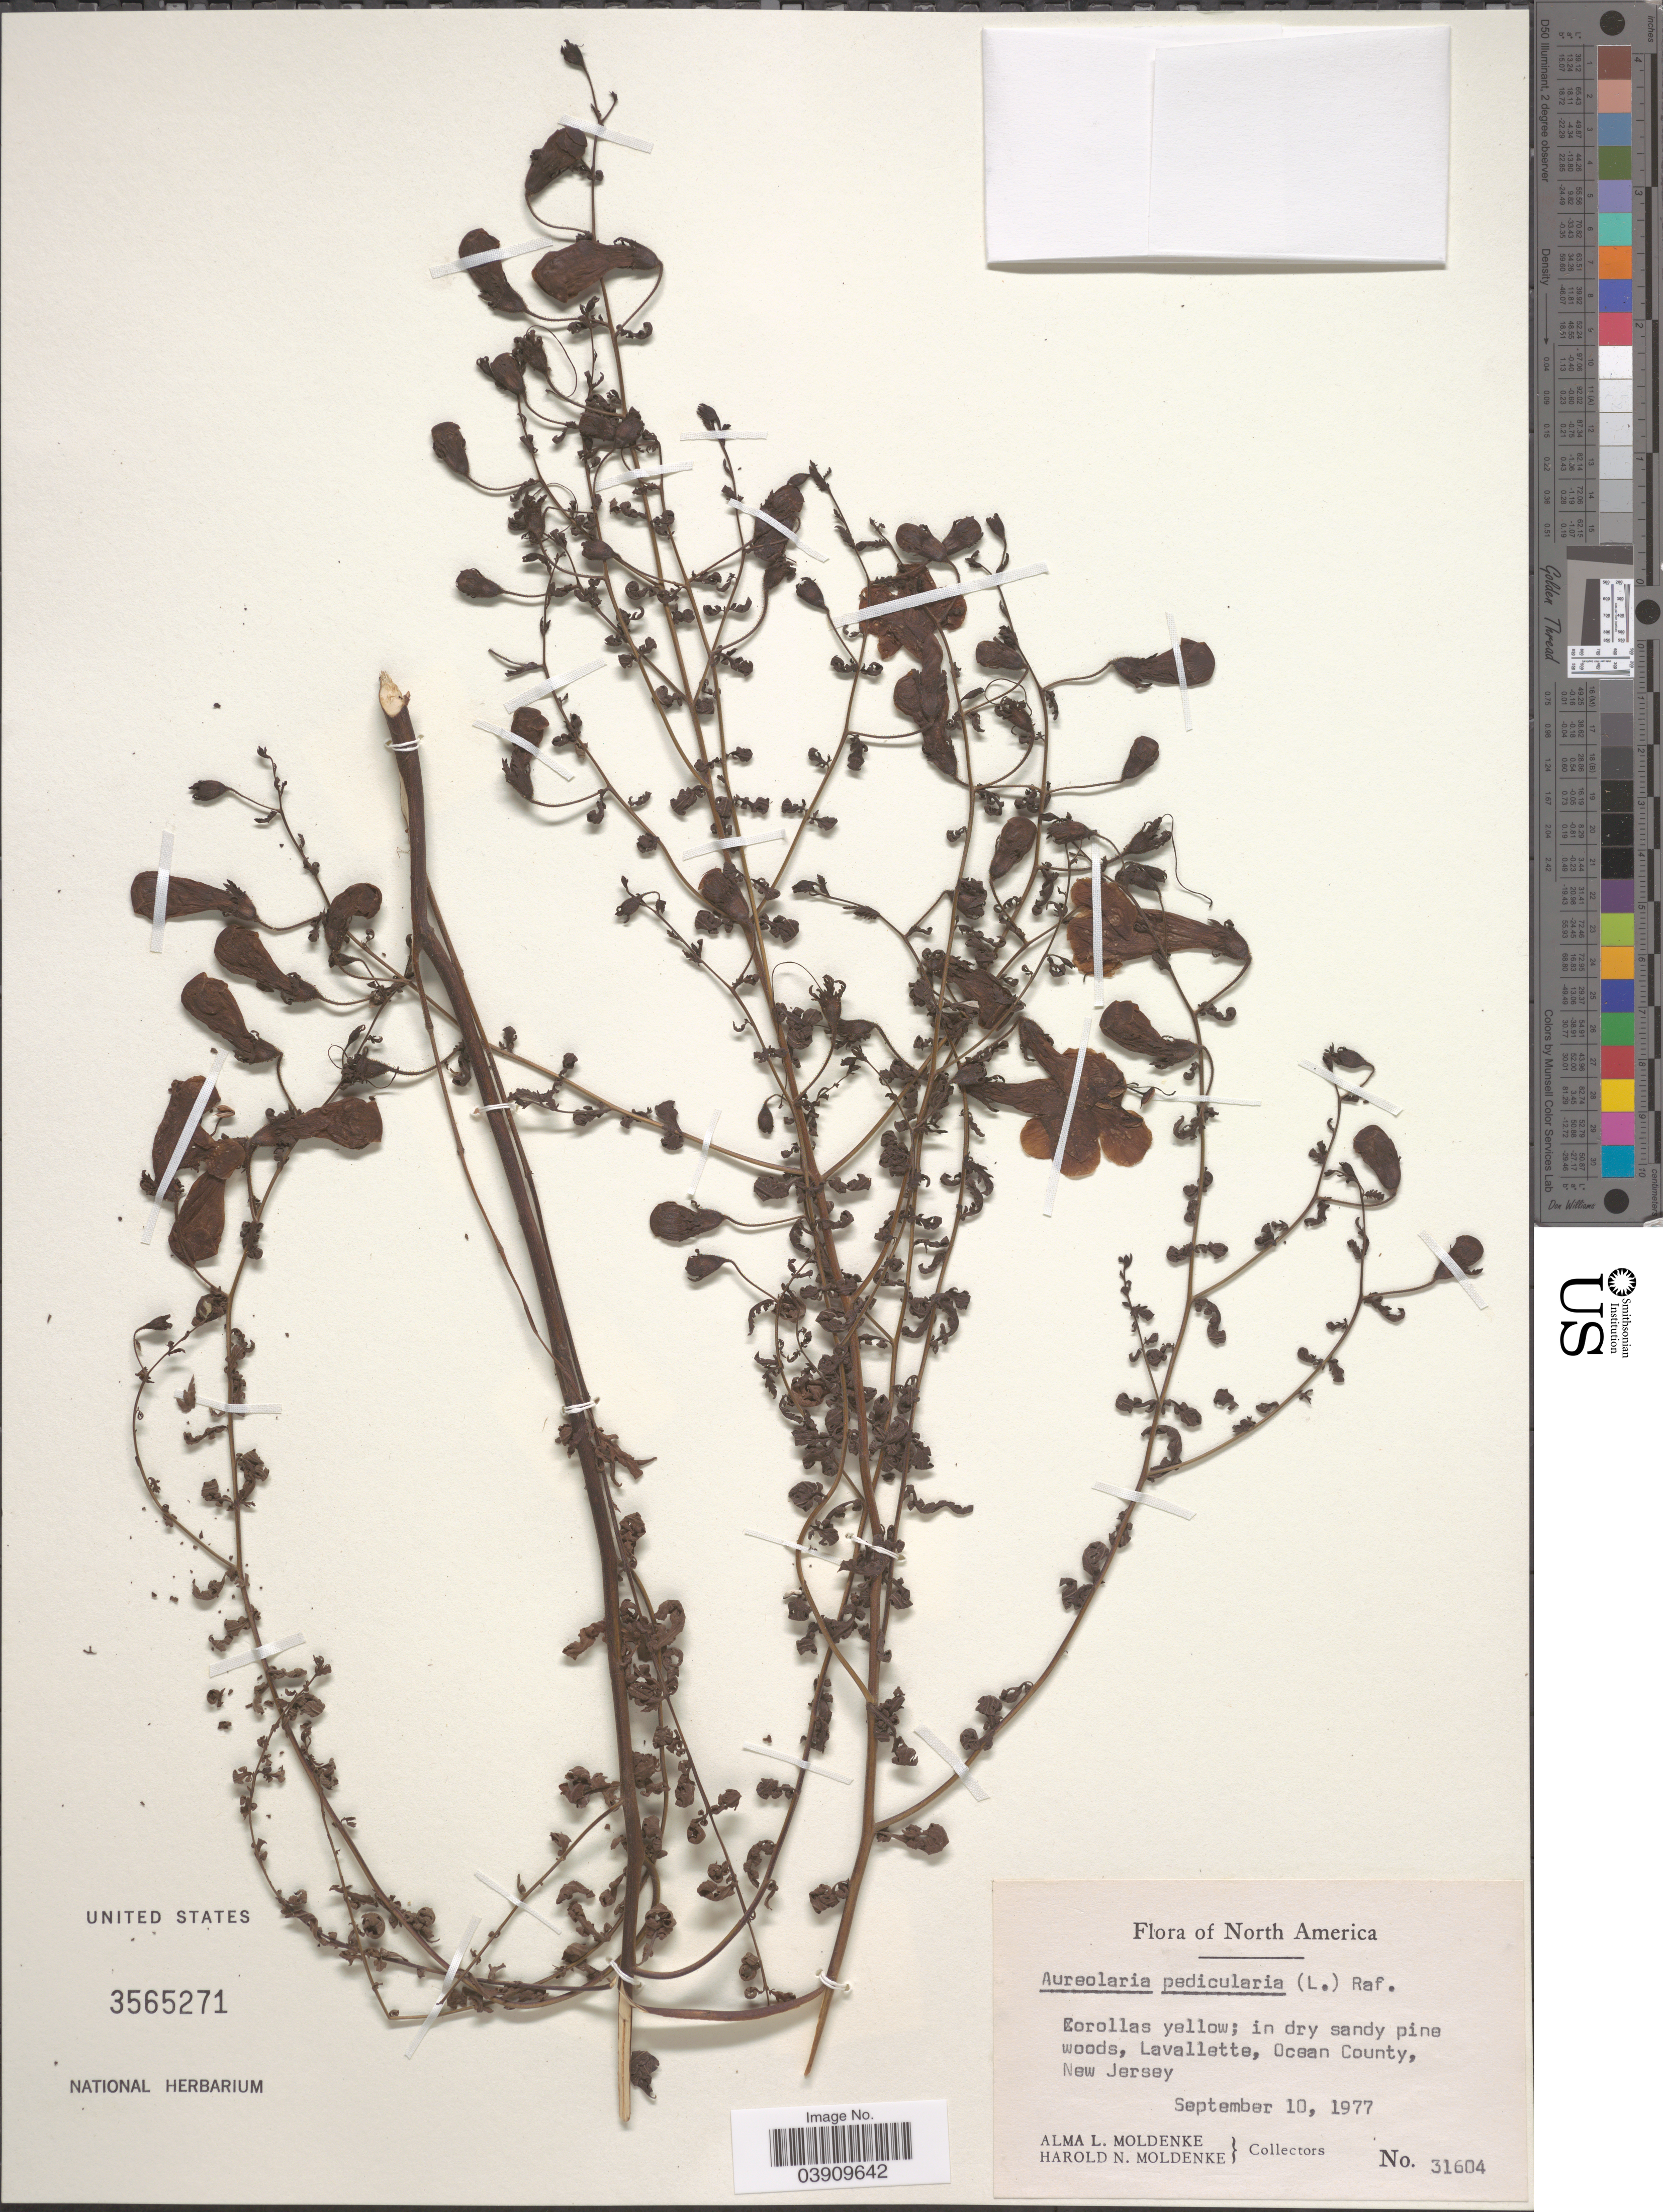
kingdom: Plantae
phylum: Tracheophyta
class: Magnoliopsida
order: Lamiales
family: Orobanchaceae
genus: Aureolaria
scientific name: Aureolaria pedicularia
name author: (L.) Raf. ex Farw.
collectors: A. L. Moldenke & H. N. Moldenke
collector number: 31604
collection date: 1977-09-10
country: United States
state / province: New Jersey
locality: Lavallette, Ocean County.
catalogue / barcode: US 3565271